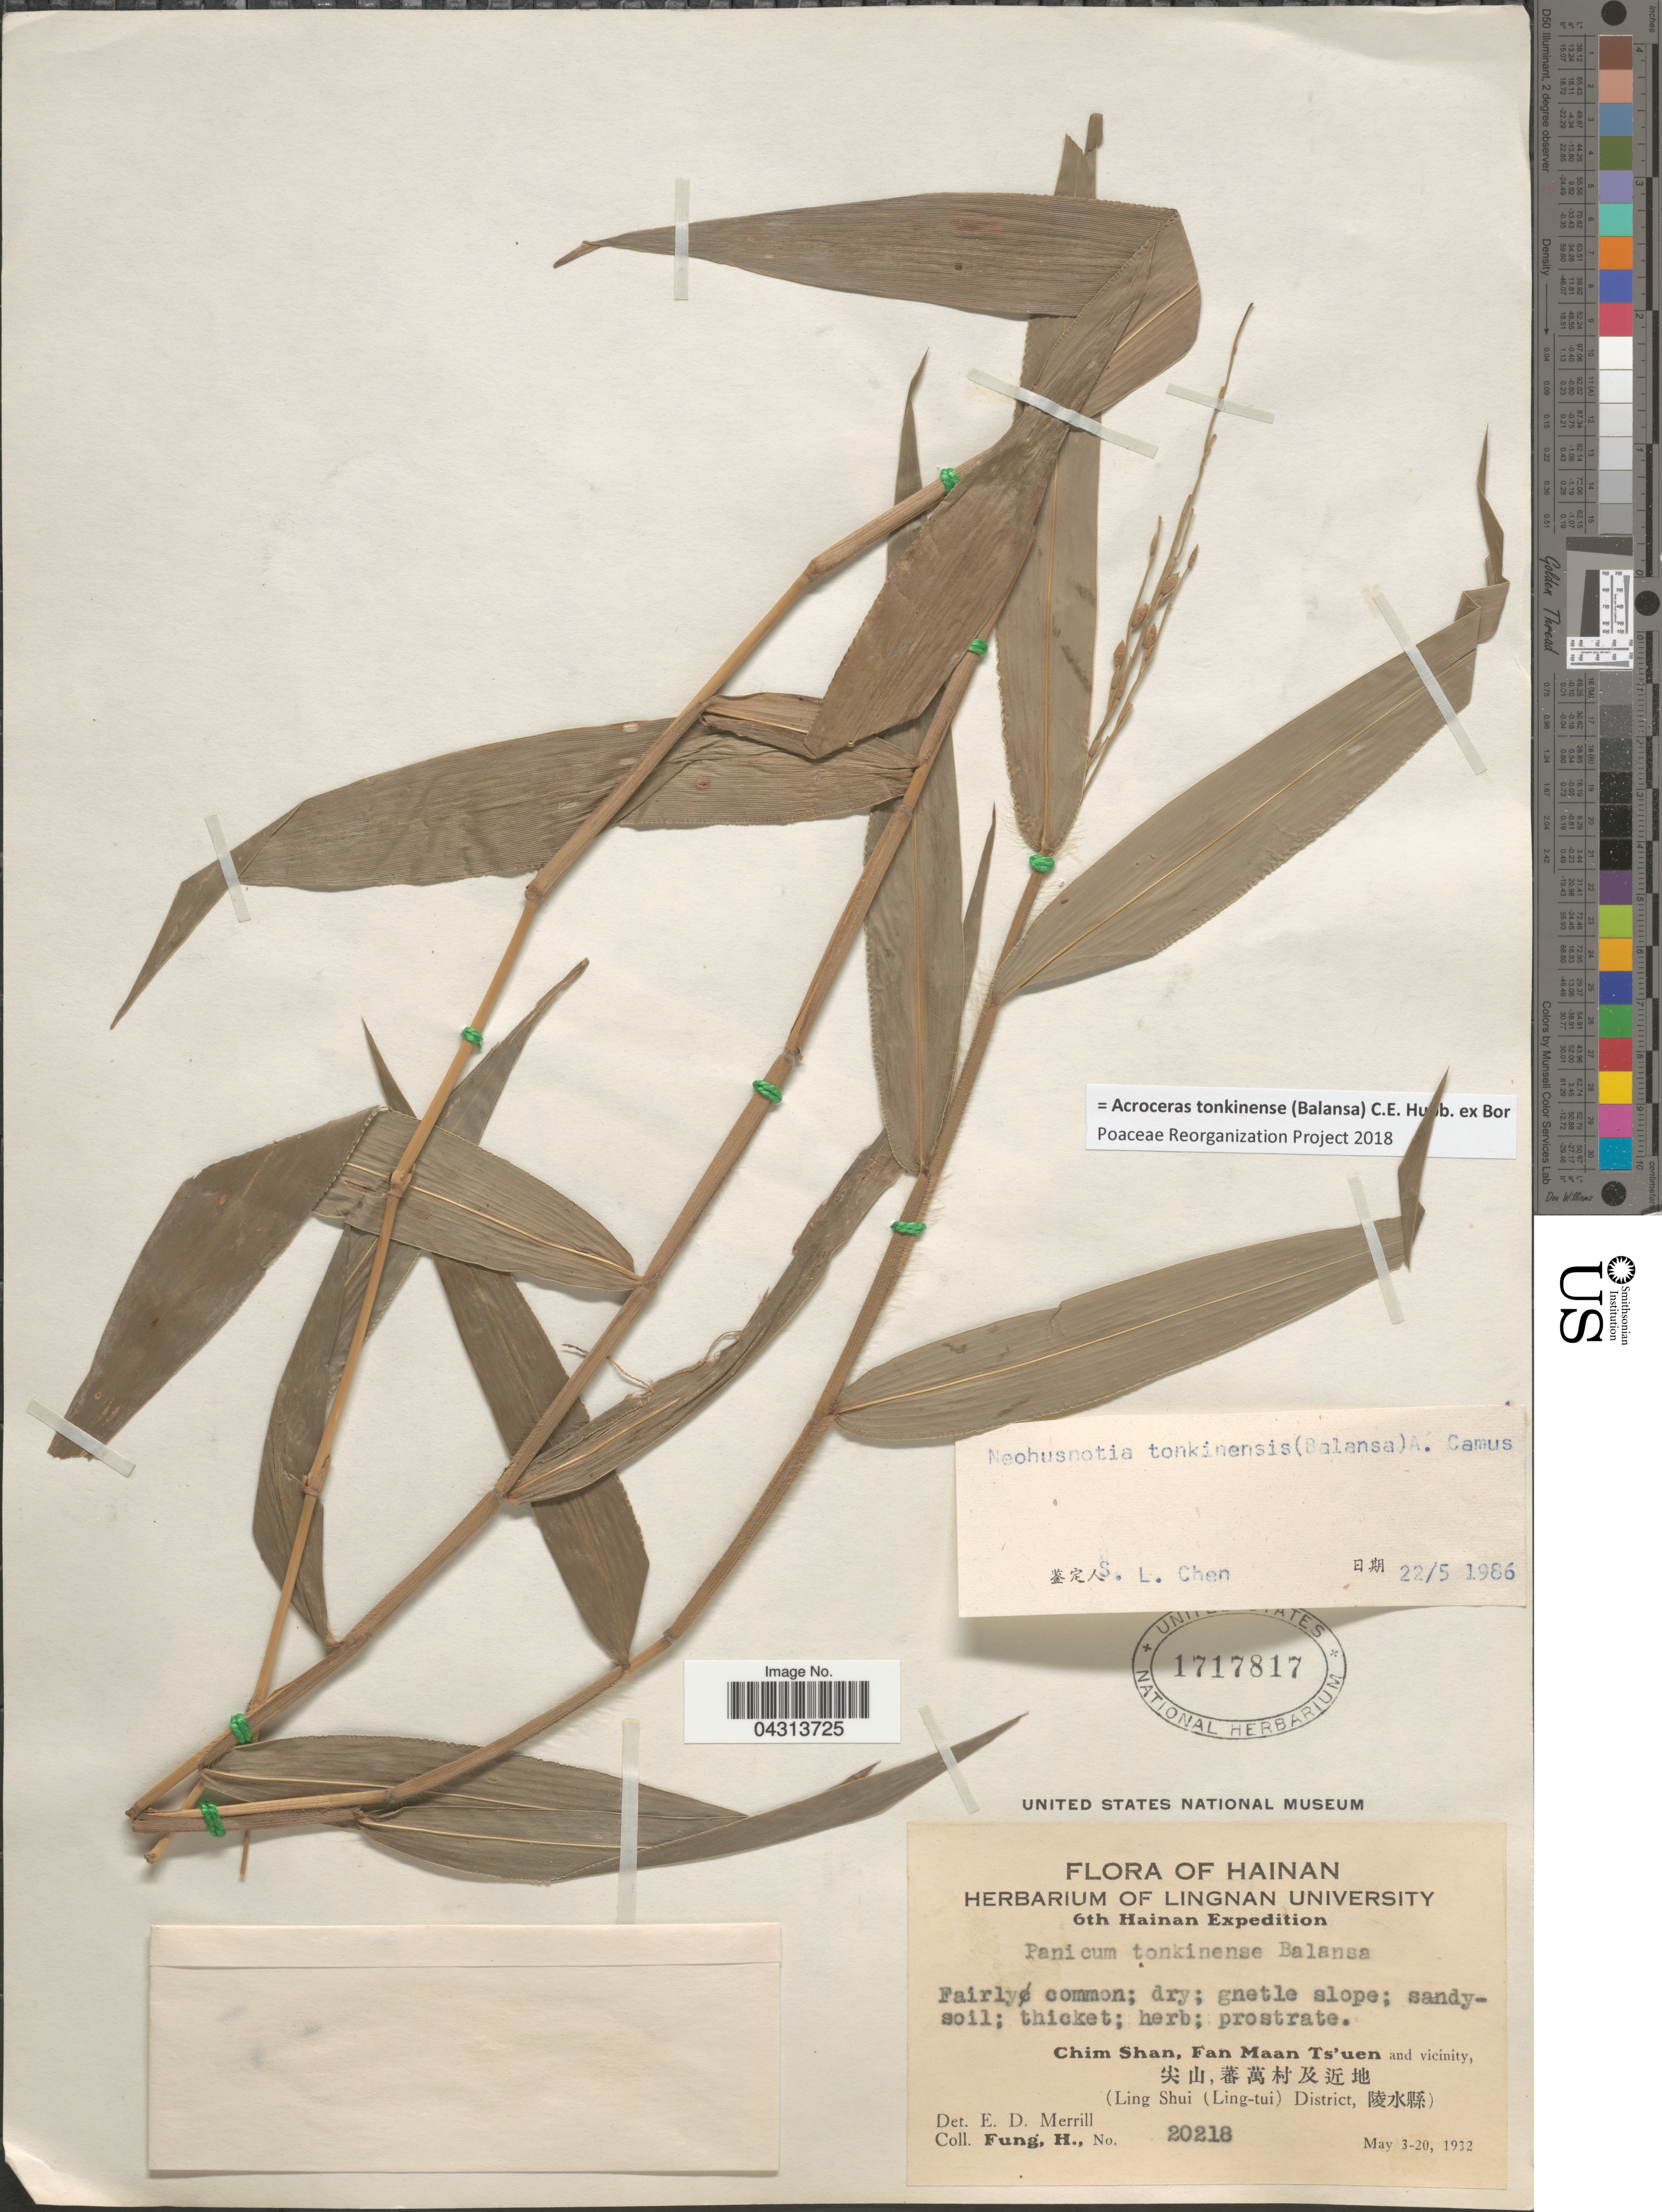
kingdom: Plantae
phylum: Tracheophyta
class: Liliopsida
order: Poales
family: Poaceae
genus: Acroceras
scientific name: Acroceras tonkinense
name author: (Balansa) C.E. Hubb. ex Bor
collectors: H. Fung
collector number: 20218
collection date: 1932-05-03/1932-05-20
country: China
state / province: Hainan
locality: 6th Hainan E[Foreign script]pedition. Chim Shan, Fan Maan Ts'uen and vicinity, [Foreign script] (Ling Shui (Ling-tui) District, [illegible te[Foreign script]t]).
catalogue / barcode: US 1717817